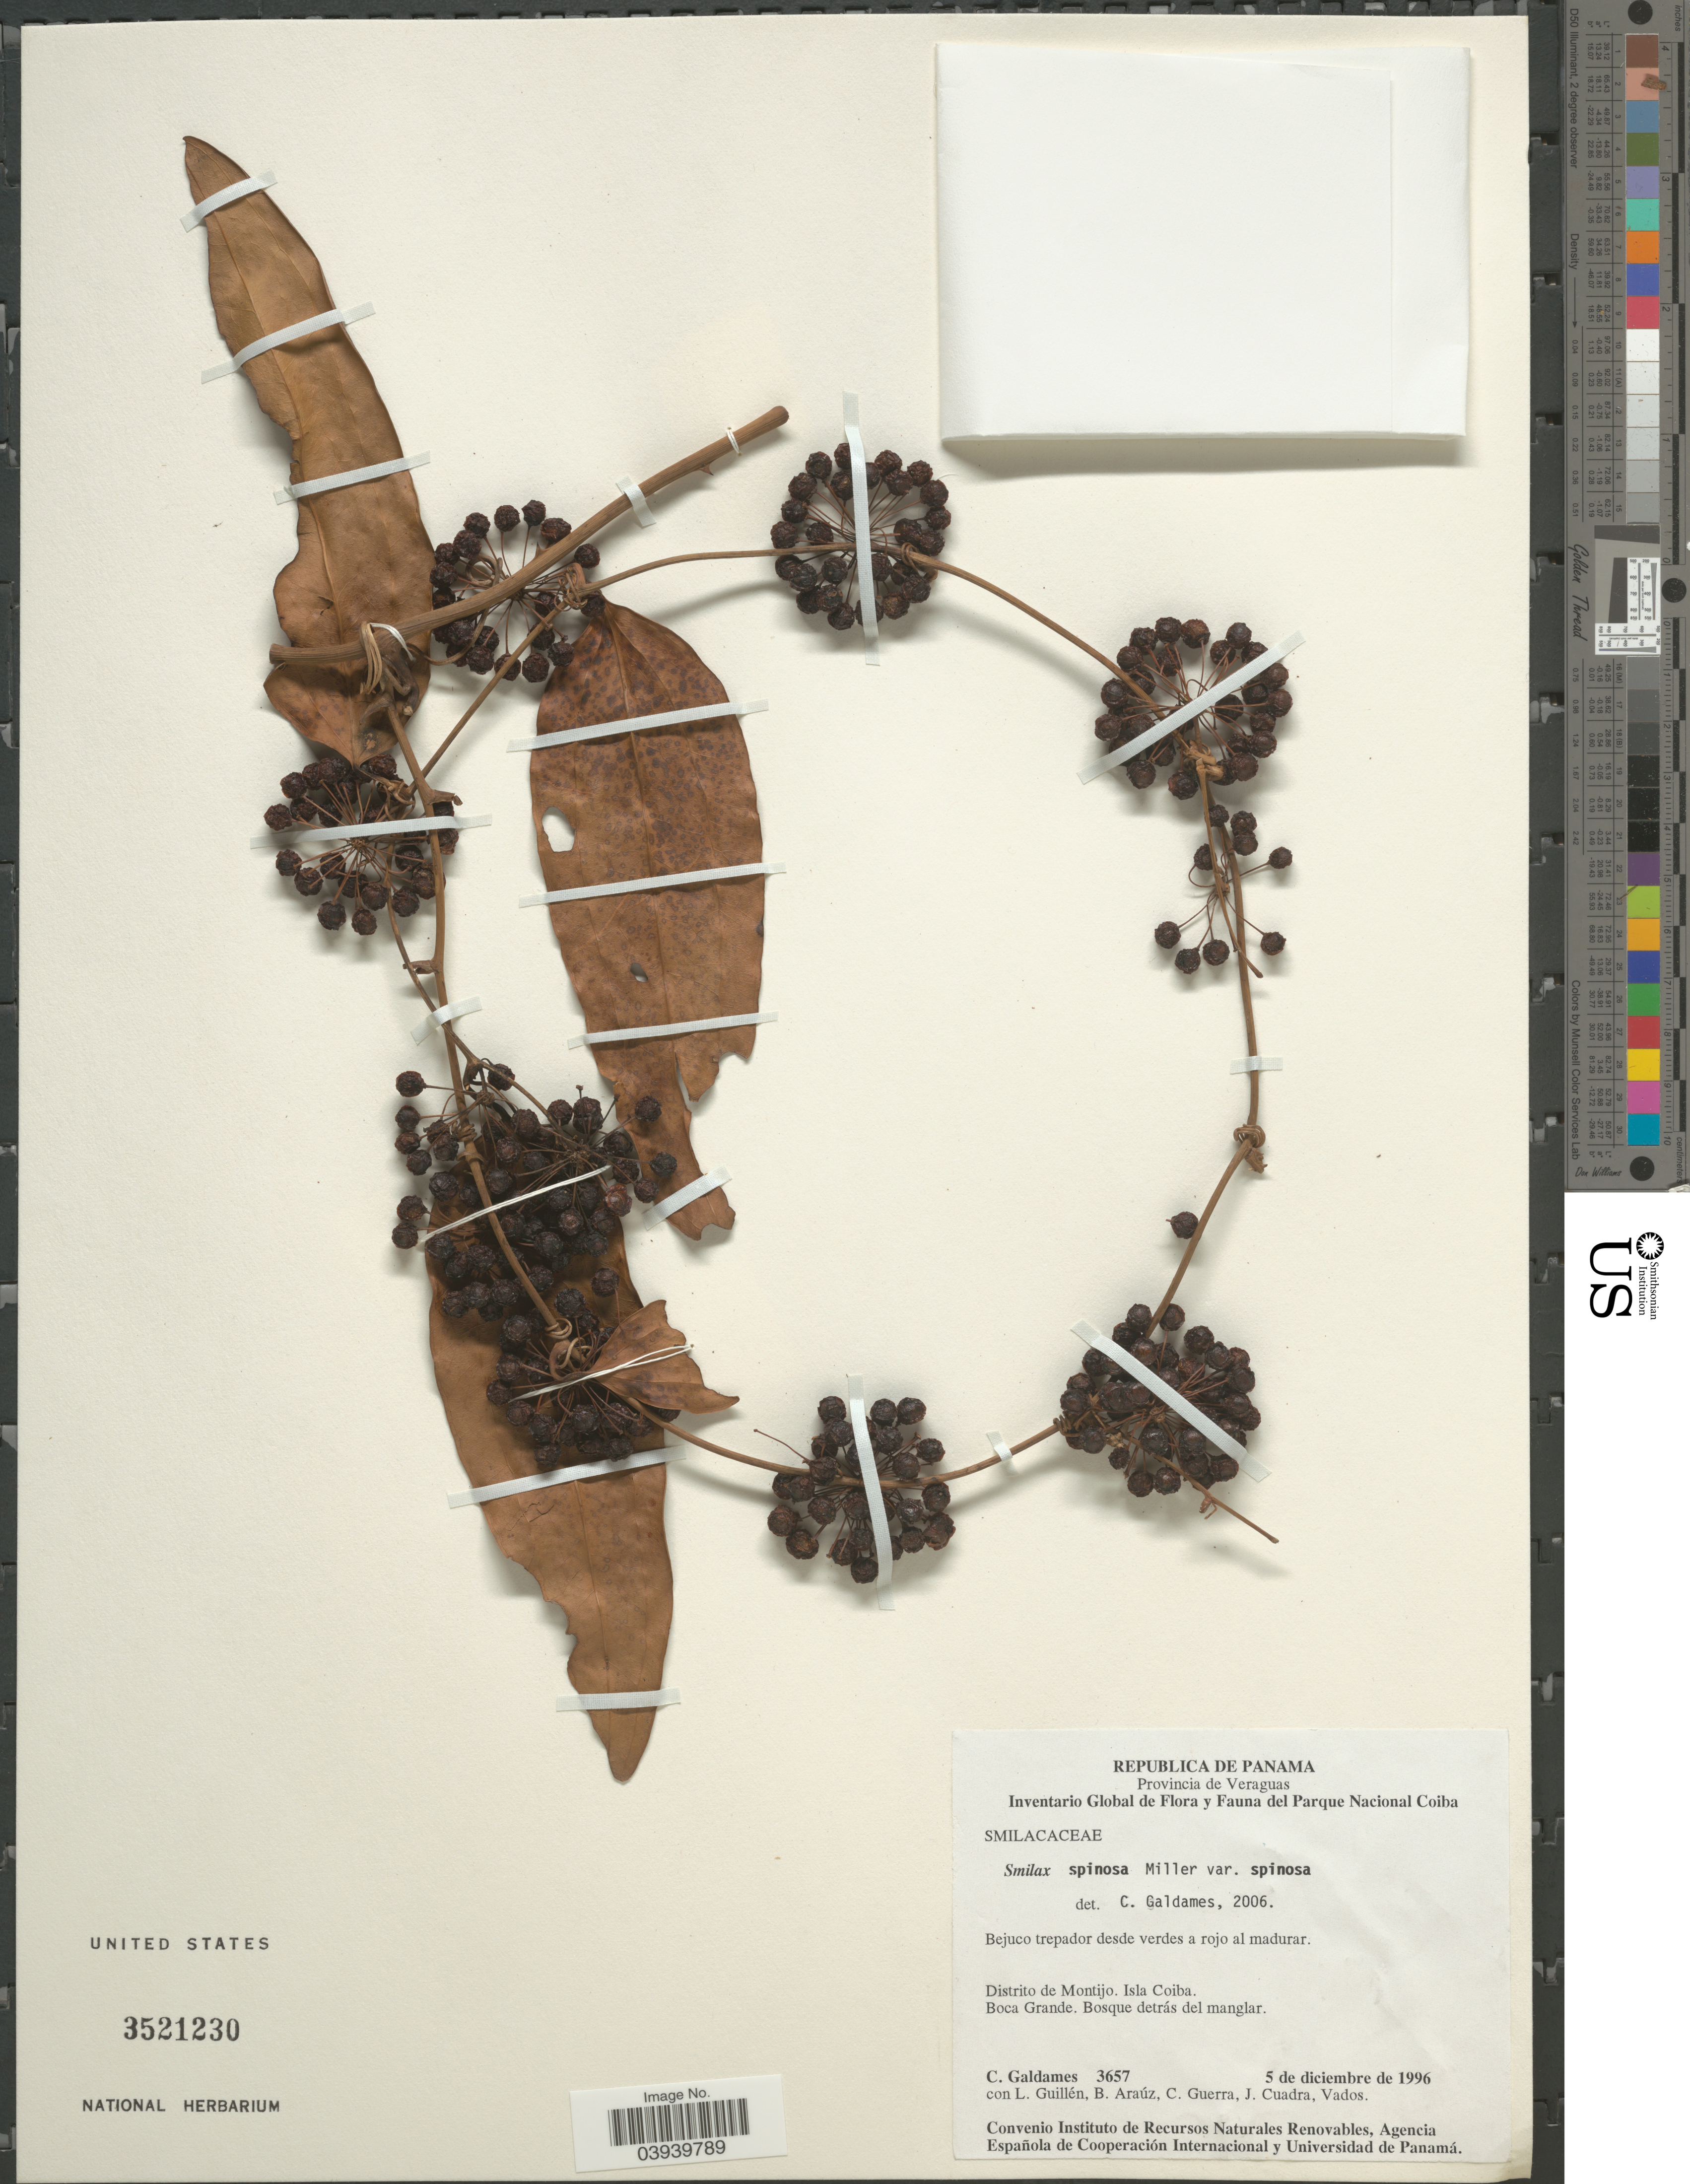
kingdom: Plantae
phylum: Tracheophyta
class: Liliopsida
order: Liliales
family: Smilacaceae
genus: Smilax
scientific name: Smilax spinosa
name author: Mill.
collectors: C. Galdames, L. Guillén, B. Araúz, C. Guerra & et al.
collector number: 3657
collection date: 1996-12-05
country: Panama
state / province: Veraguas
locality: Parque Nacional Coiba. Distrito de Montijo. Isla Coiba. Boca Grande.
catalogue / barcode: US 3521230